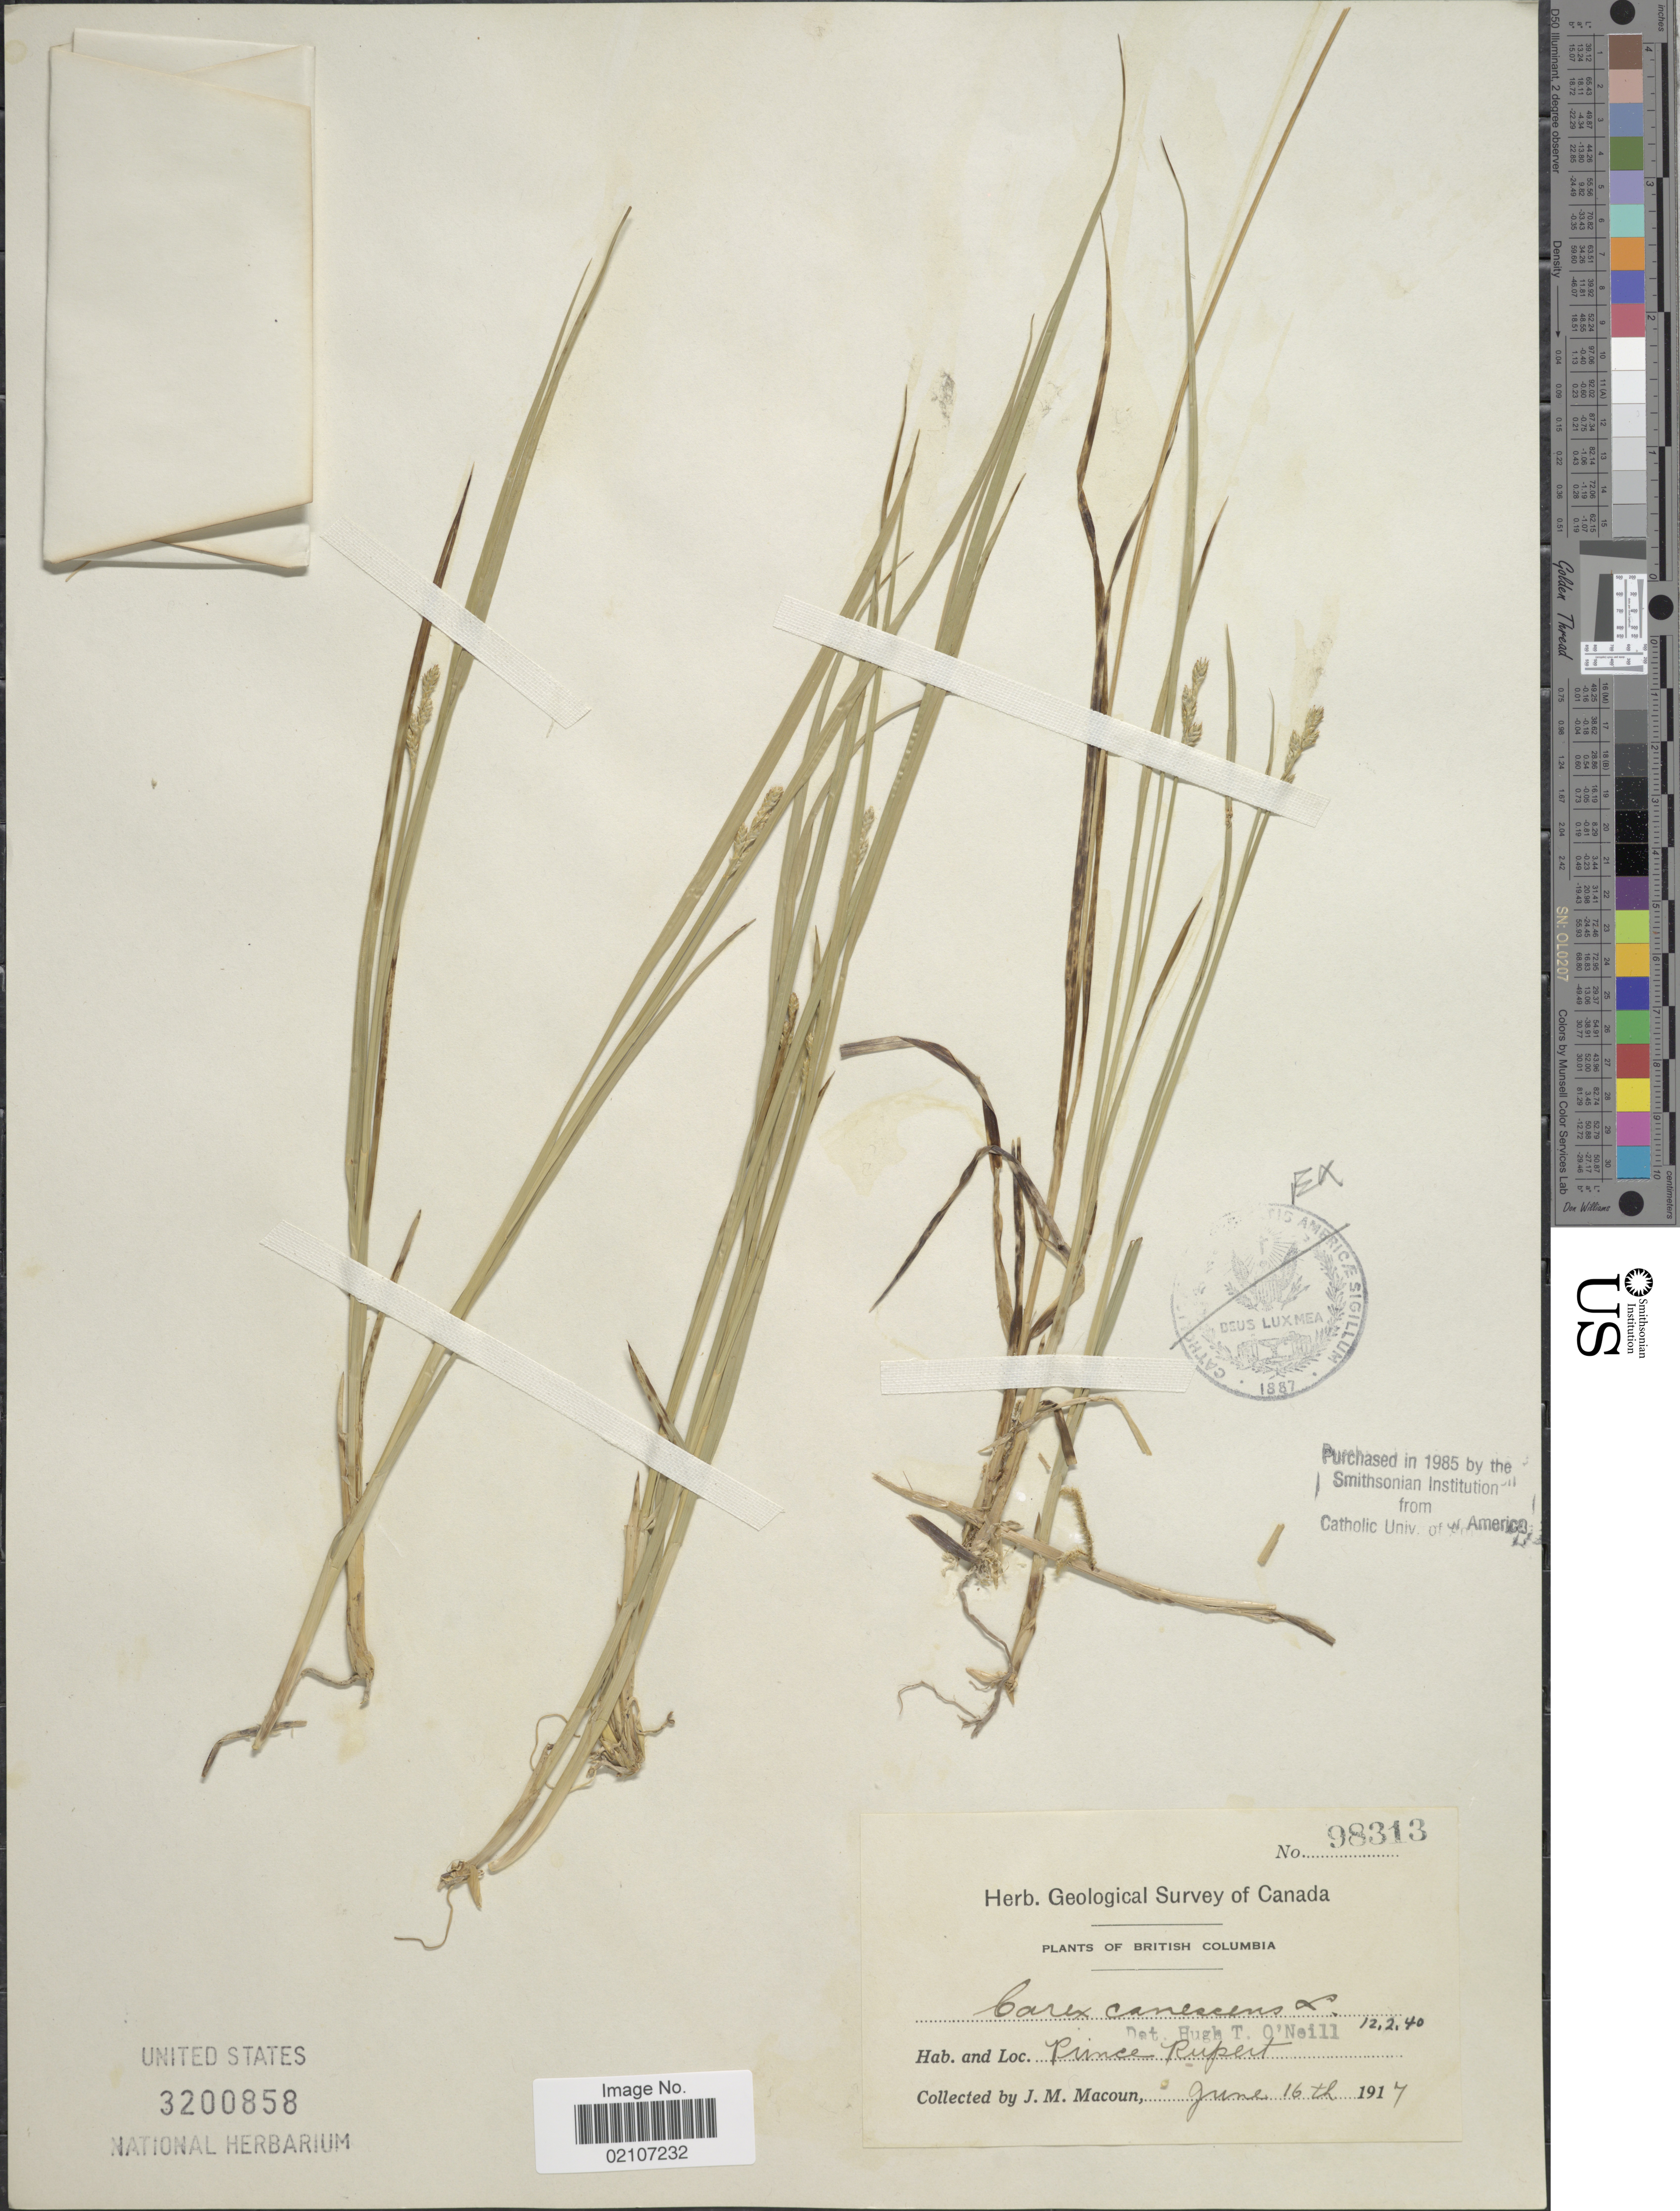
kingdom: Plantae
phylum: Tracheophyta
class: Liliopsida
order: Poales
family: Cyperaceae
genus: Carex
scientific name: Carex canescens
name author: L.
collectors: J. M. Macoun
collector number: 98313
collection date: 1917-06-16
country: Canada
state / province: British Columbia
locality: Prince Rupert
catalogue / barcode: US 3200858